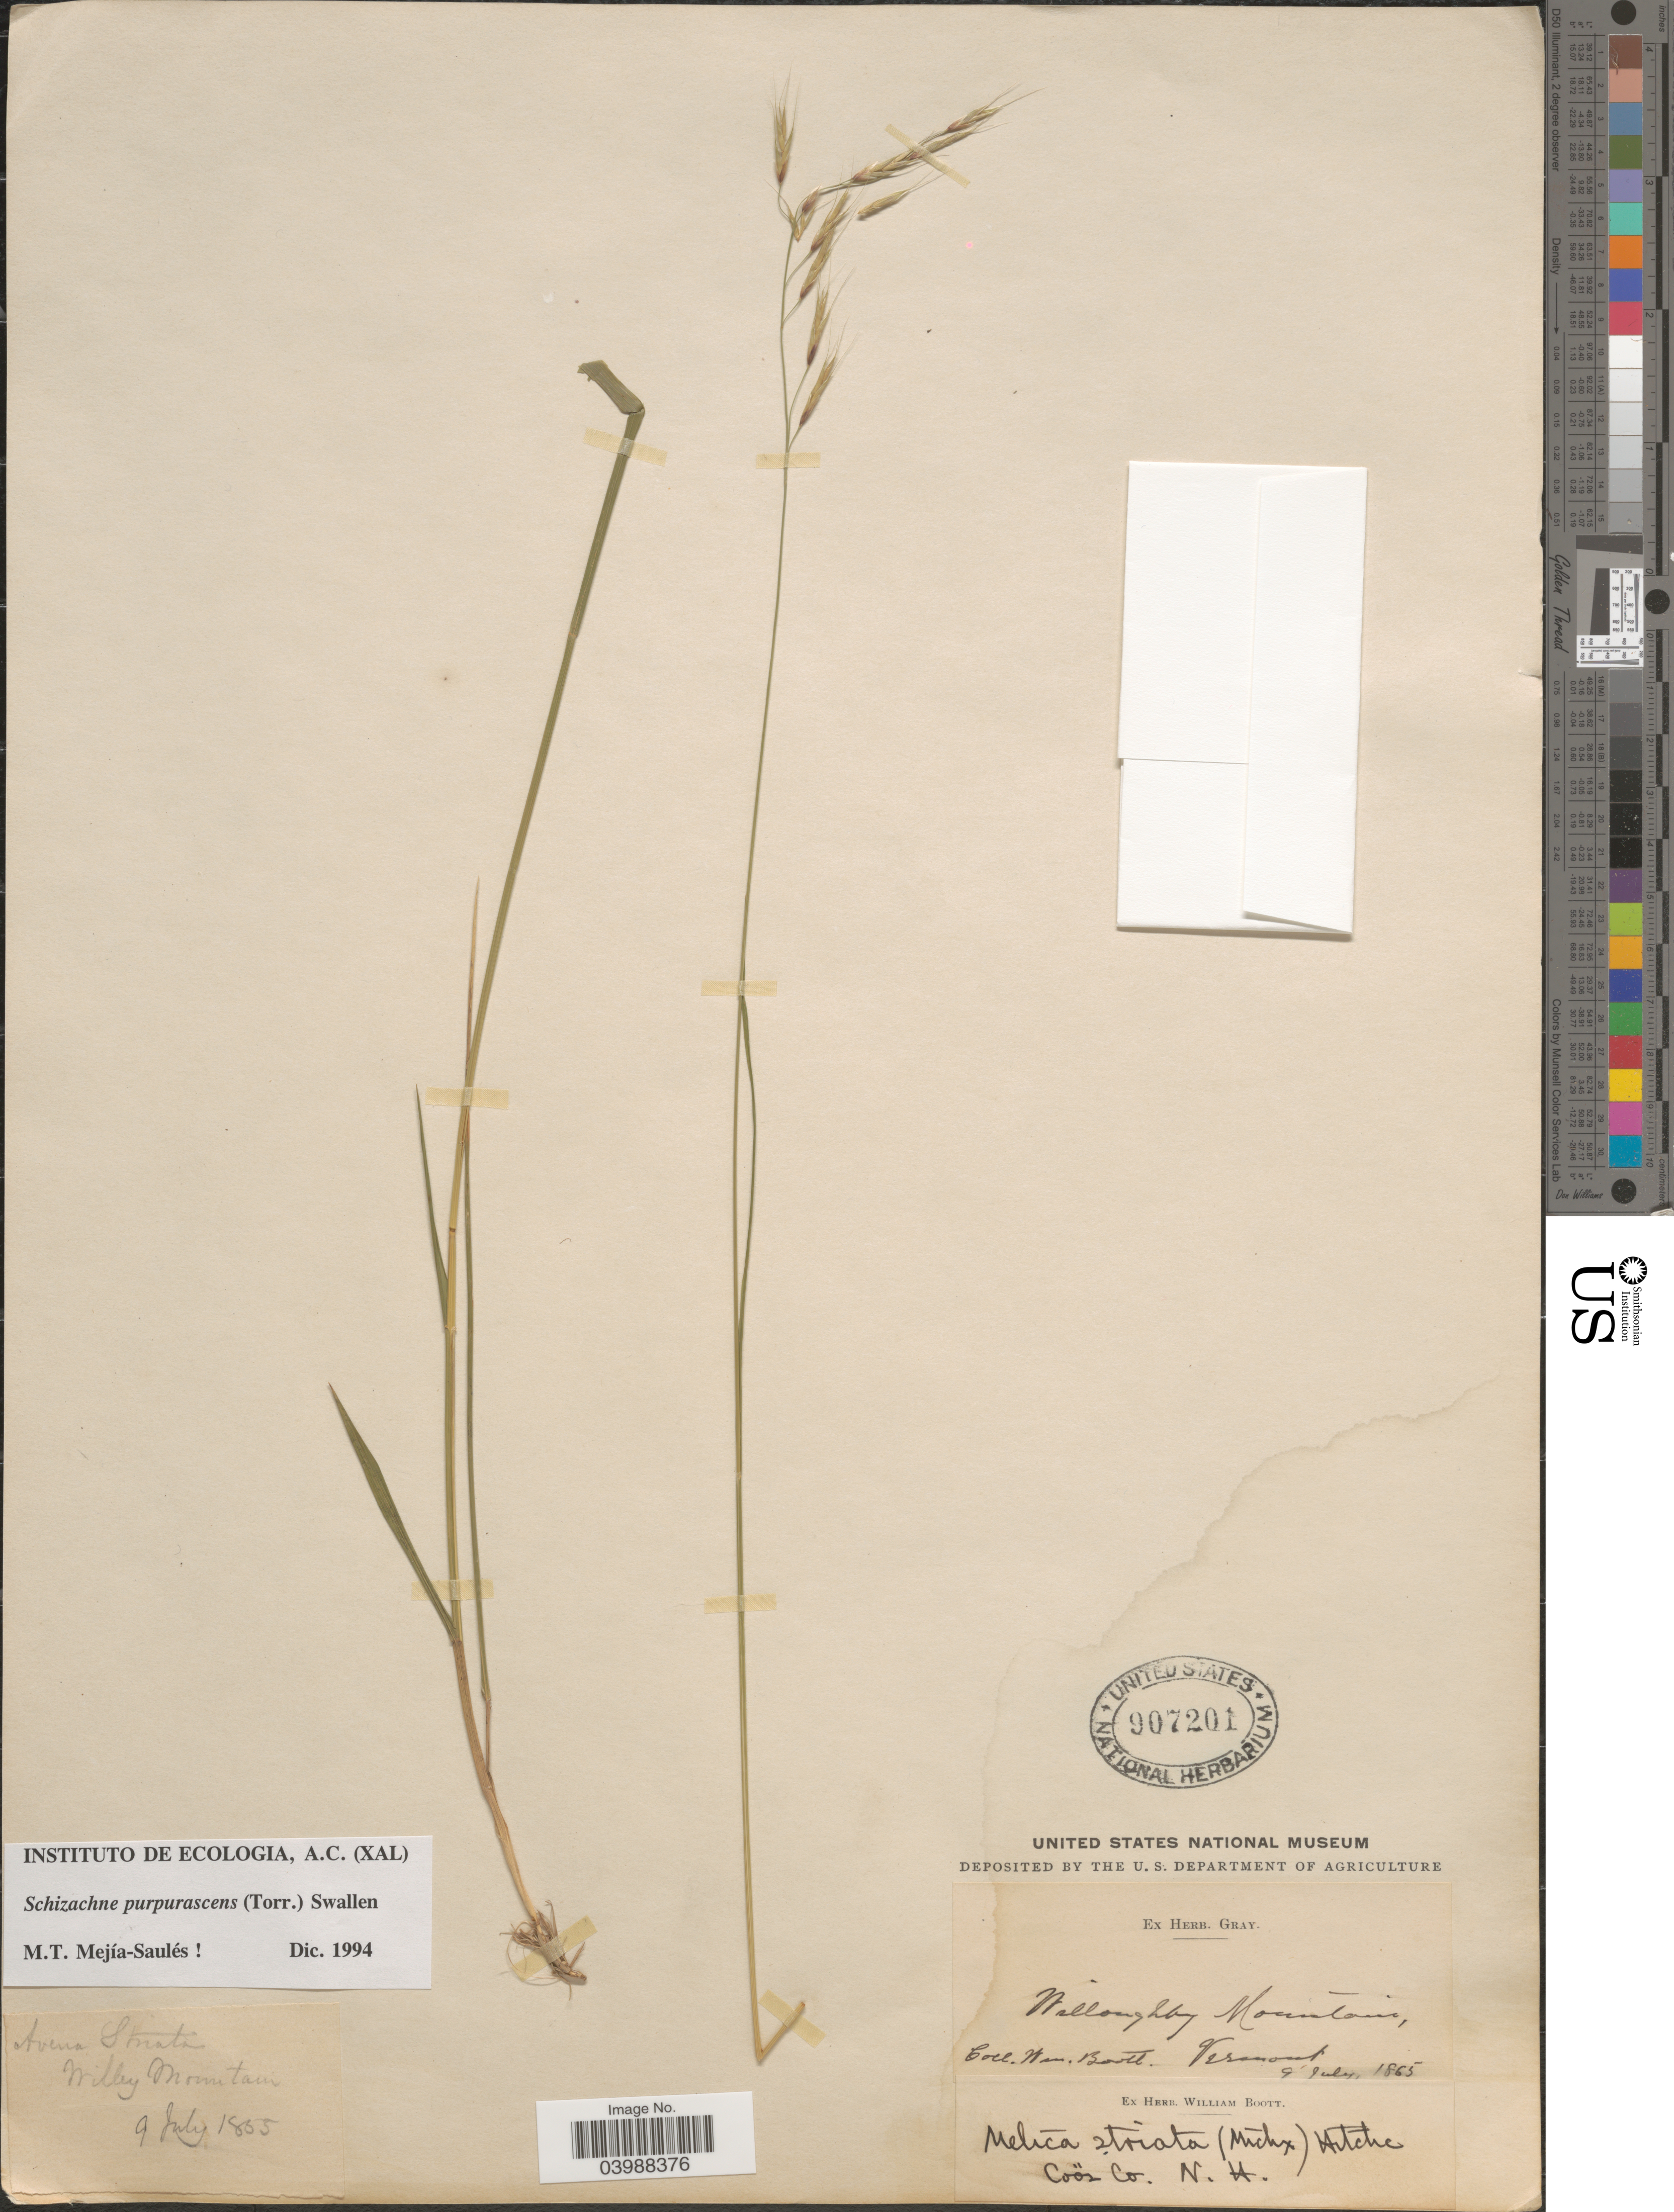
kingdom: Plantae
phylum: Tracheophyta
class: Liliopsida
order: Poales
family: Poaceae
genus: Schizachne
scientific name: Schizachne purpurascens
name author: (Torr.) Swallen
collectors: W. Boott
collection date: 1865-07-09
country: United States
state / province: Vermont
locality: Willey Mountain.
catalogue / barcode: US 907201